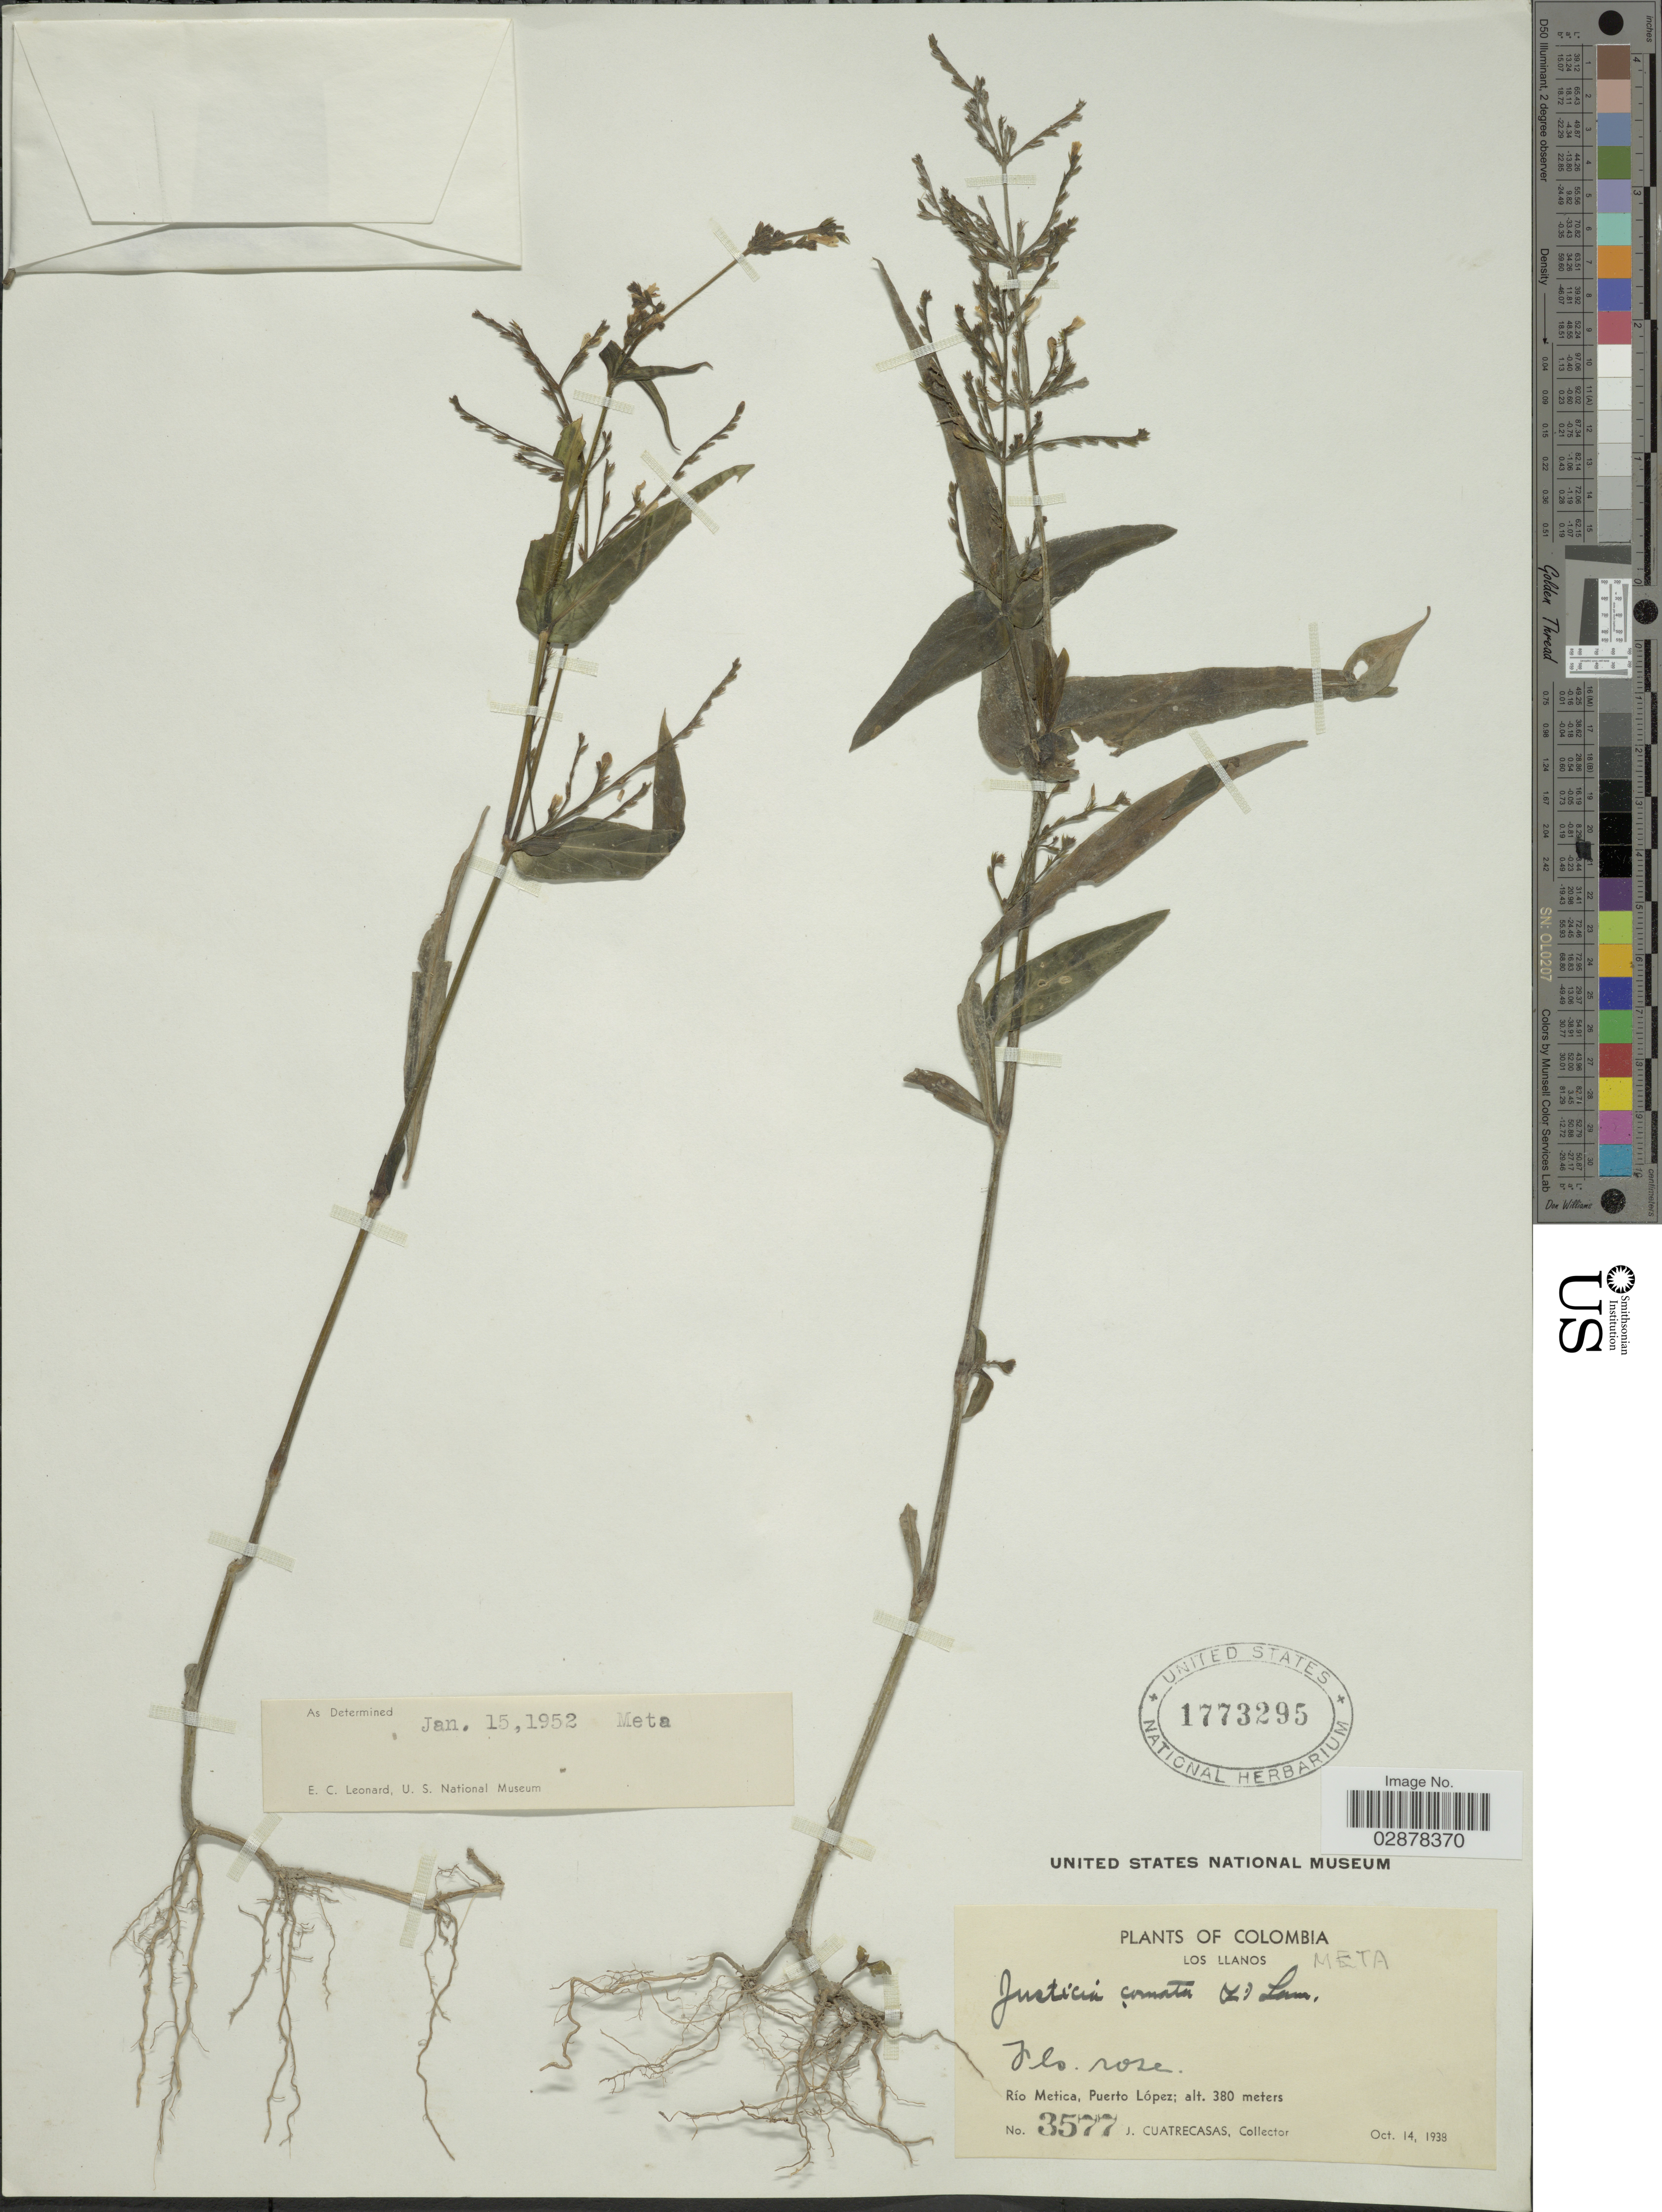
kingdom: Plantae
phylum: Tracheophyta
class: Magnoliopsida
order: Lamiales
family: Acanthaceae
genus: Justicia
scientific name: Justicia comata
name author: (L.) Lam.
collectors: J. Cuatrecasas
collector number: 3577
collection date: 1938-10-14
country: Colombia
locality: Los Llanos. Río Metica, Puerto López.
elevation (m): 380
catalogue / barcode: US 1773295